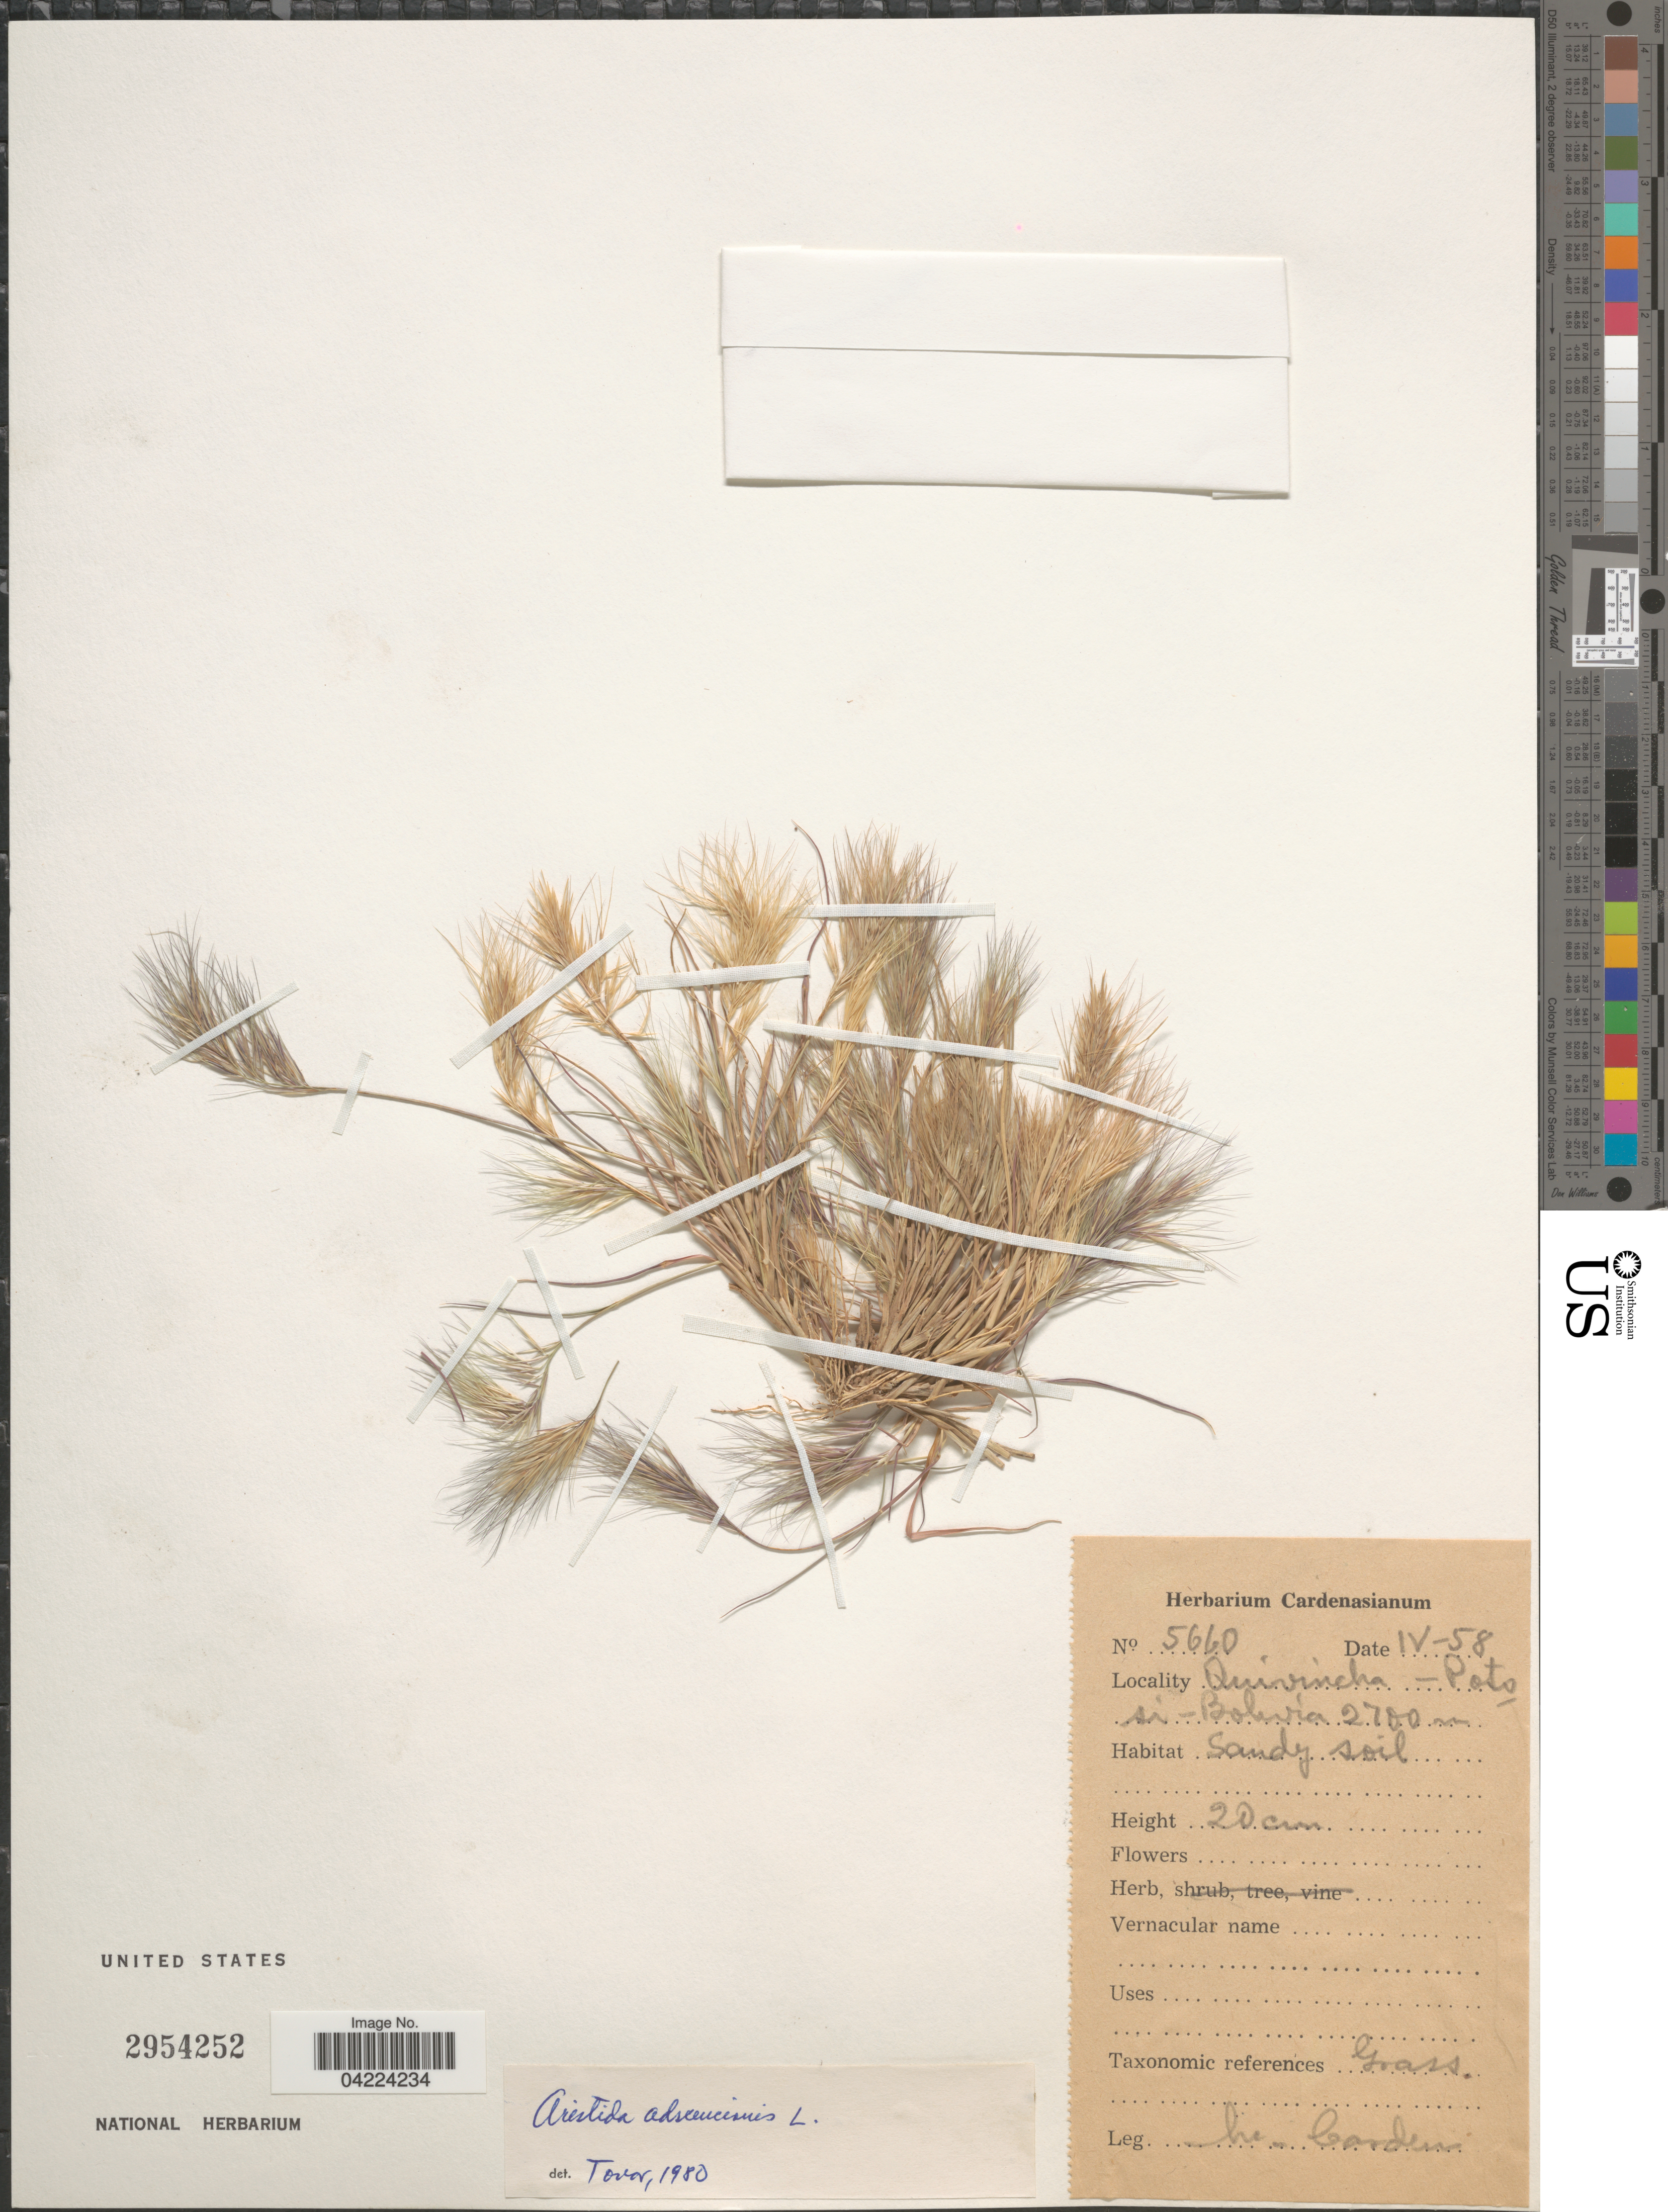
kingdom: Plantae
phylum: Tracheophyta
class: Liliopsida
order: Poales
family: Poaceae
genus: Aristida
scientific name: Aristida adscensionis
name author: L.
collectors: M. Cárdenas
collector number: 5660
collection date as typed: Transcribed d/m/y: /4/58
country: Bolivia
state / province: Potosi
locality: Quivincha.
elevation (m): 2700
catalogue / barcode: US 2954252